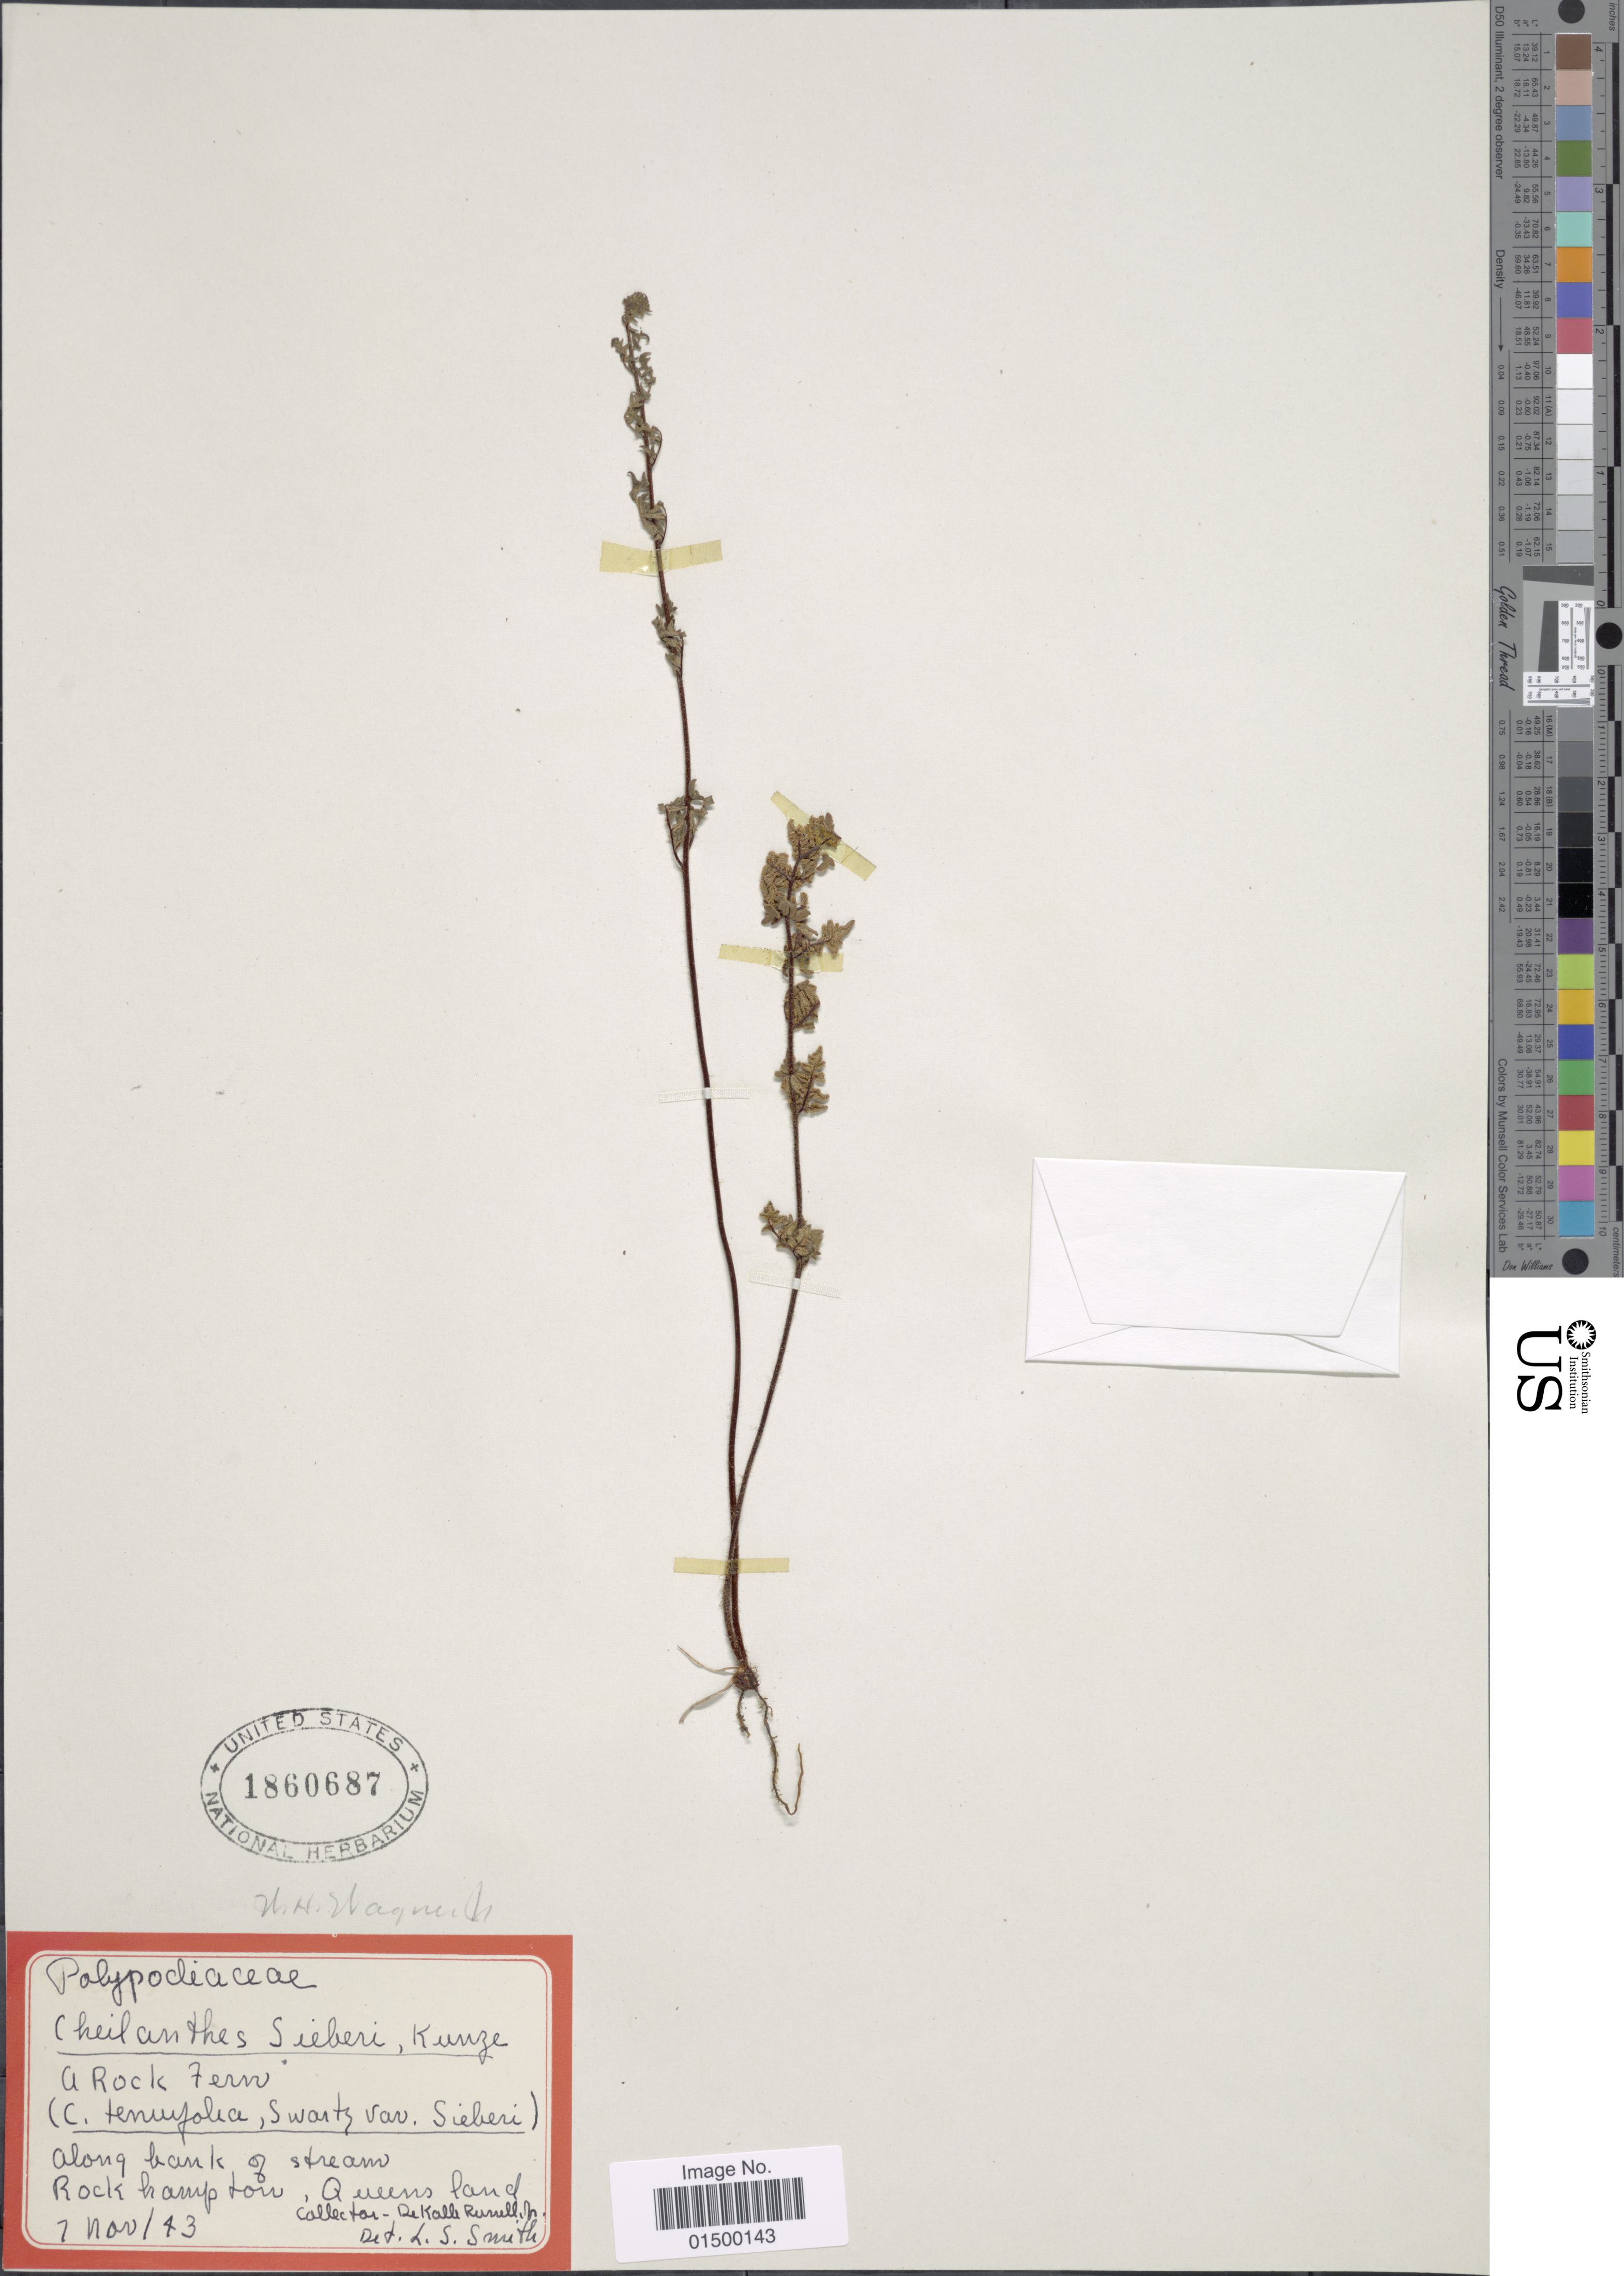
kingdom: Plantae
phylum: Tracheophyta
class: Polypodiopsida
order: Polypodiales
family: Pteridaceae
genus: Cheilanthes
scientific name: Cheilanthes sieberi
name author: Kunze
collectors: D. K. Russell Jr.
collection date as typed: Transcribed d/m/y: 7/11/43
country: Australia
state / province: Queensland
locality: Along bank of stream, Rock hampton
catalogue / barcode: US 1860687